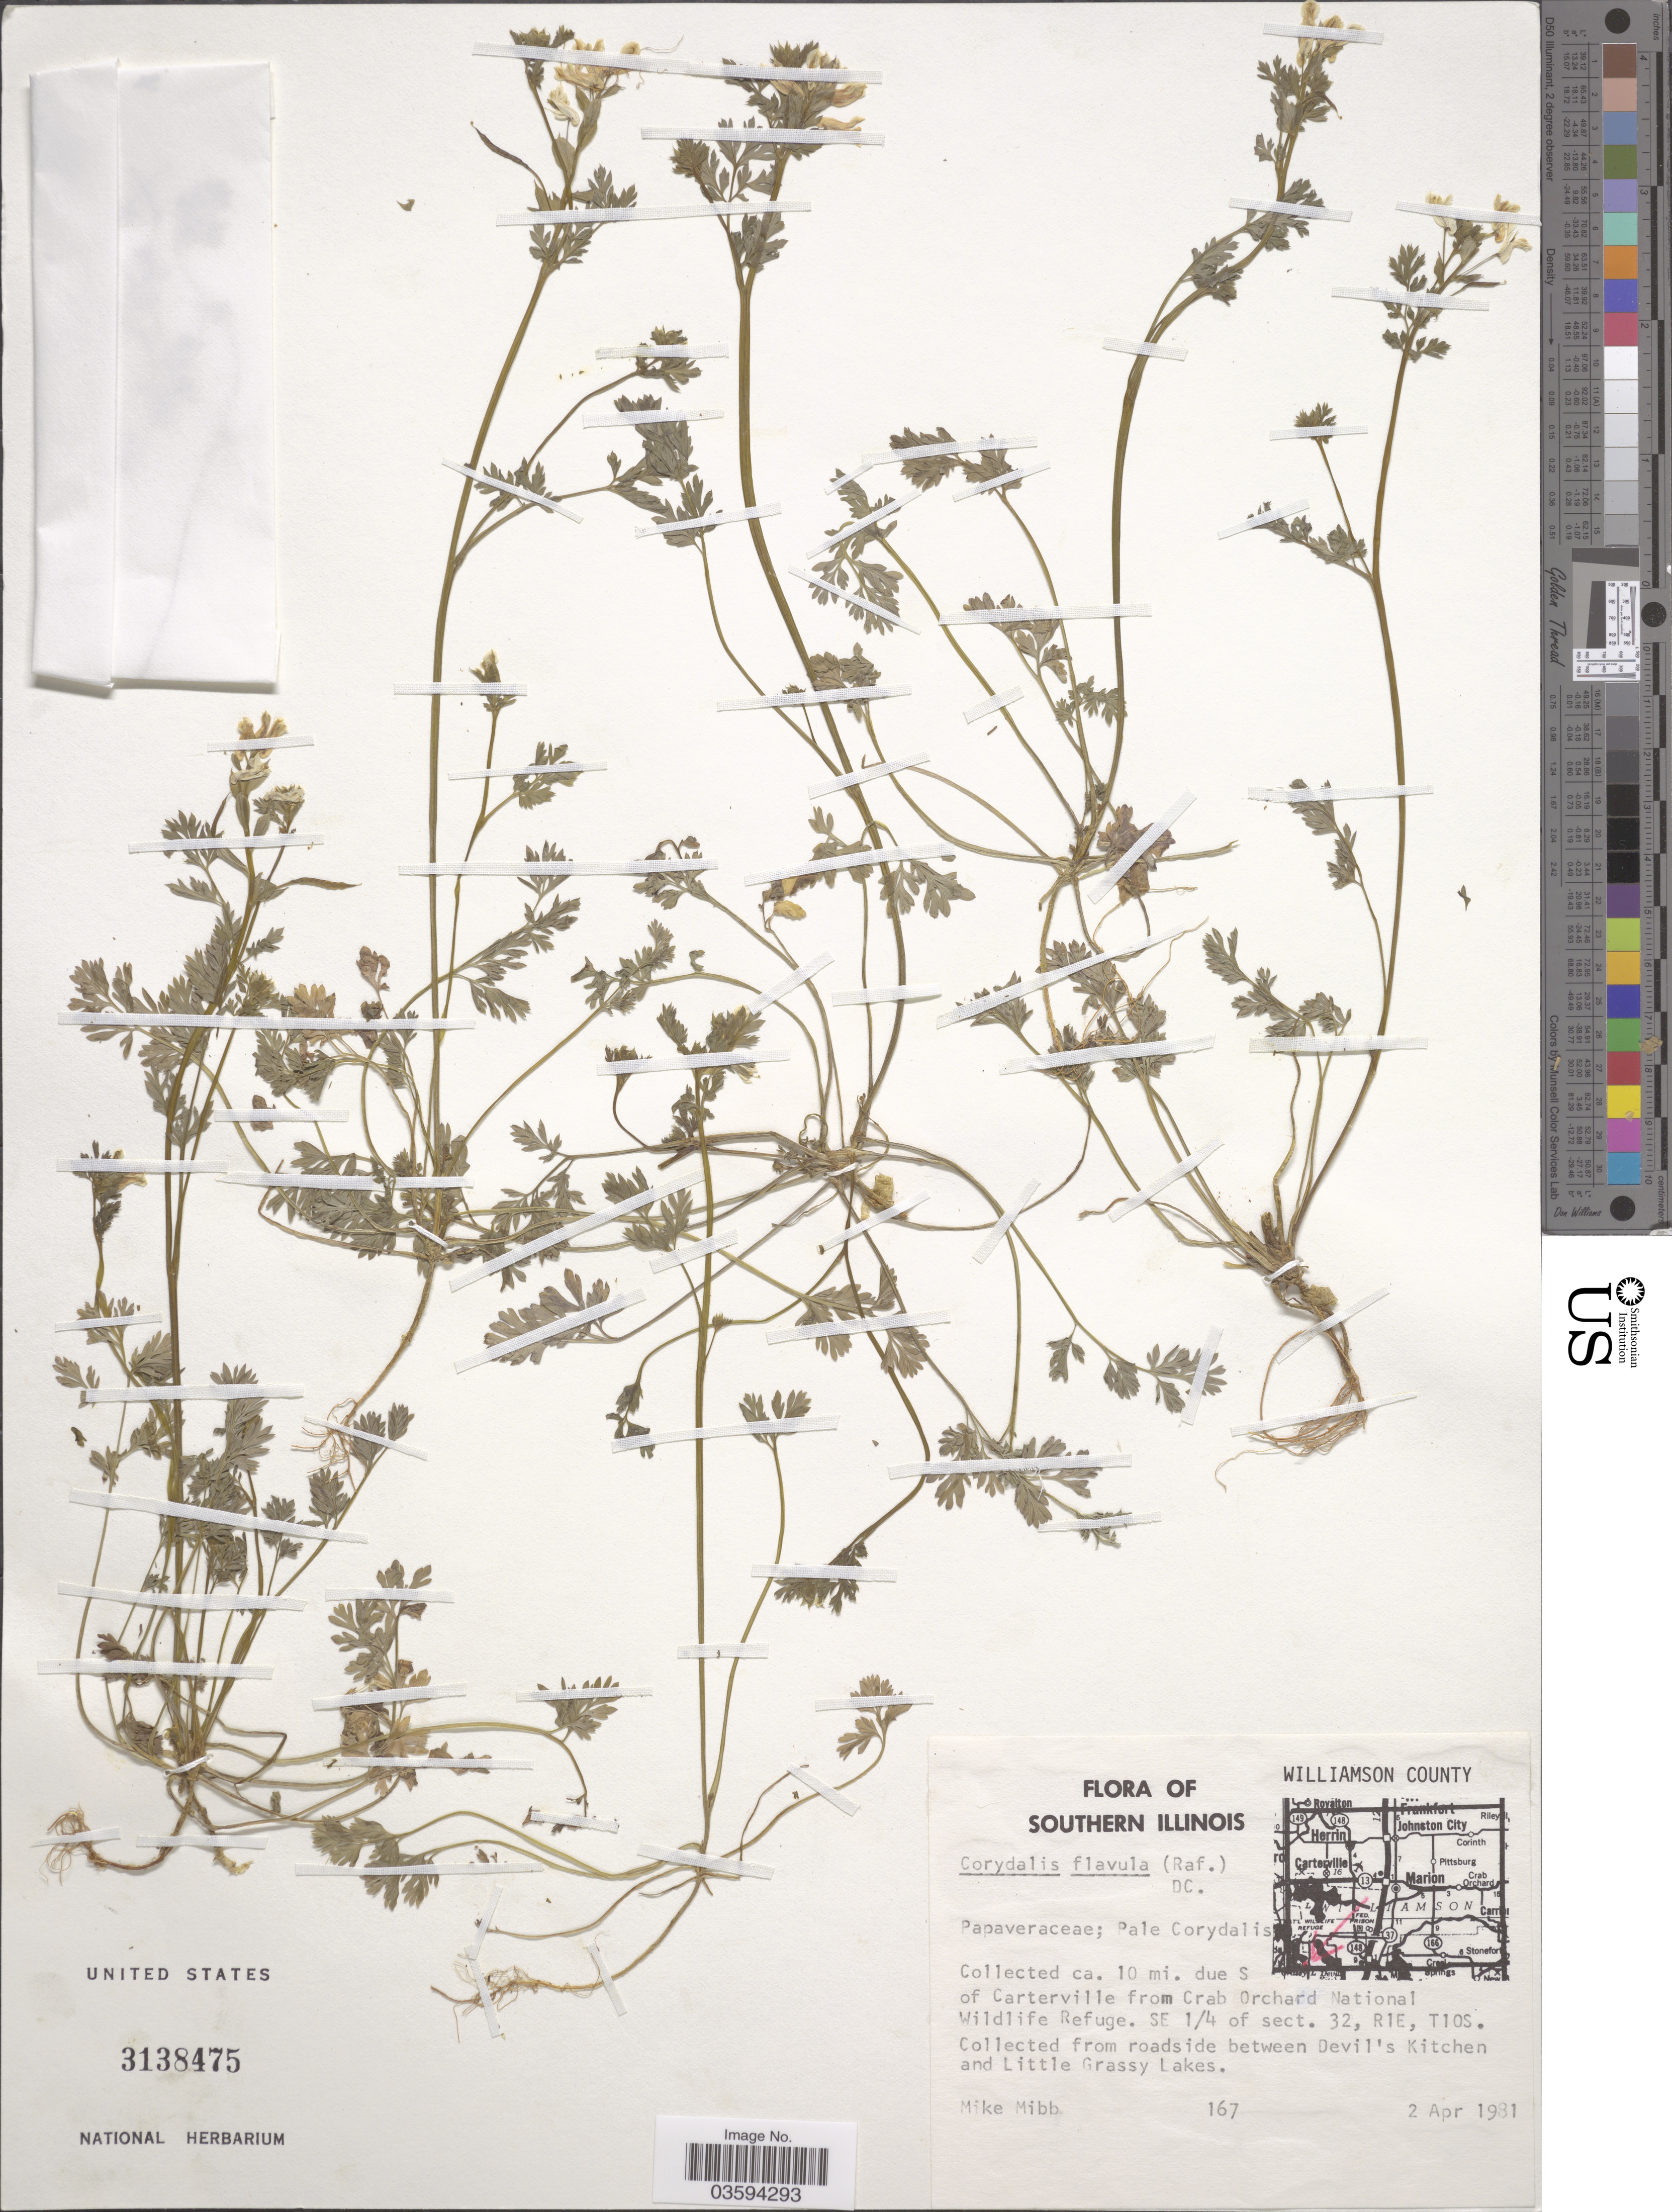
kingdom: Plantae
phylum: Tracheophyta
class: Magnoliopsida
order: Ranunculales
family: Papaveraceae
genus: Corydalis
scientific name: Corydalis flavula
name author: (Raf.) DC.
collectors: M. Mibb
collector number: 167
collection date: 1981-04-02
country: United States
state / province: Illinois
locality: Southern Illinois. Williamson County. Ca. 10 mi. due S of Cartersville from Crab Orchard National Wildlife Refuge. SE ¼ of sect. 32, R1E, T10S. Roadside between Devil's Kitchen and Little Grassy Lakes.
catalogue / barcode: US 3138475